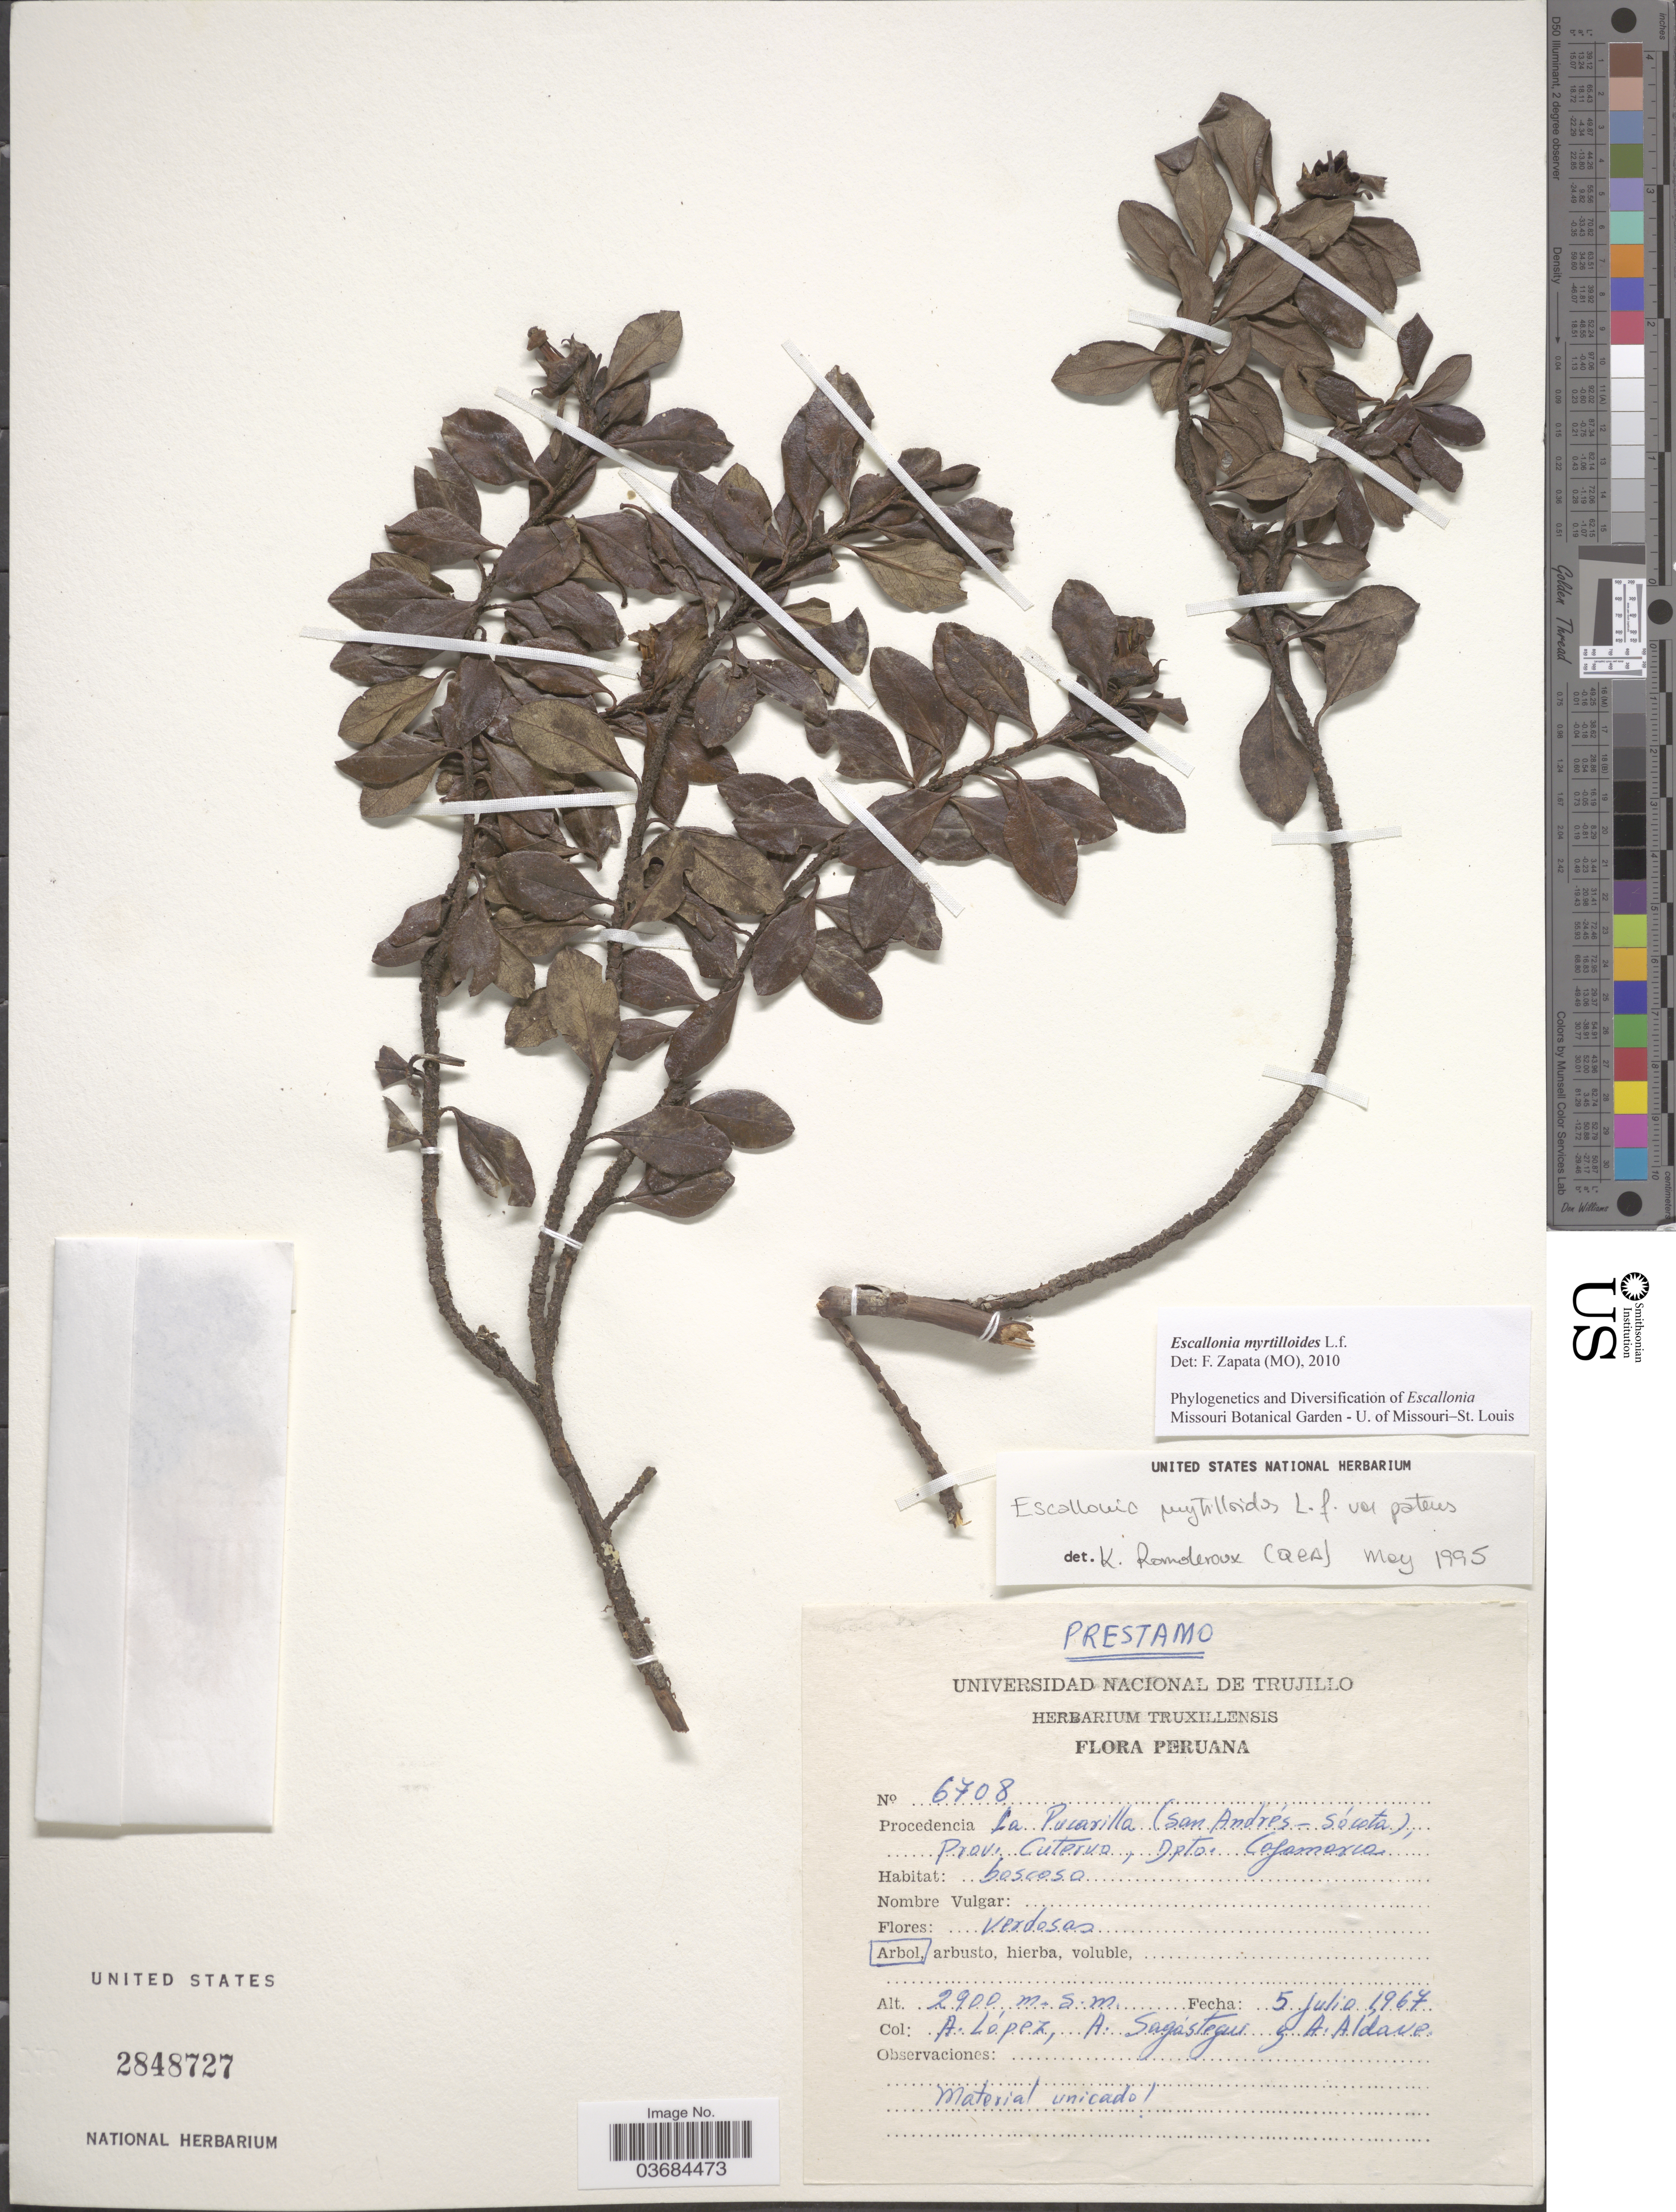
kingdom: Plantae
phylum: Tracheophyta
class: Magnoliopsida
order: Escalloniales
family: Escalloniaceae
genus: Escallonia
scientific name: Escallonia myrtilloides var. myrtilloides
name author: L. f.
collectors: A. López, A. Sagastegui & A. Aldave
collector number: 6708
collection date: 1967-07-05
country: Peru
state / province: Cajamarca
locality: La Pucarilla (San Andrés - Sócota), Prov. Cutervo, Dpto. Cajamarca.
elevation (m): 2900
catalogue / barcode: US 2848727